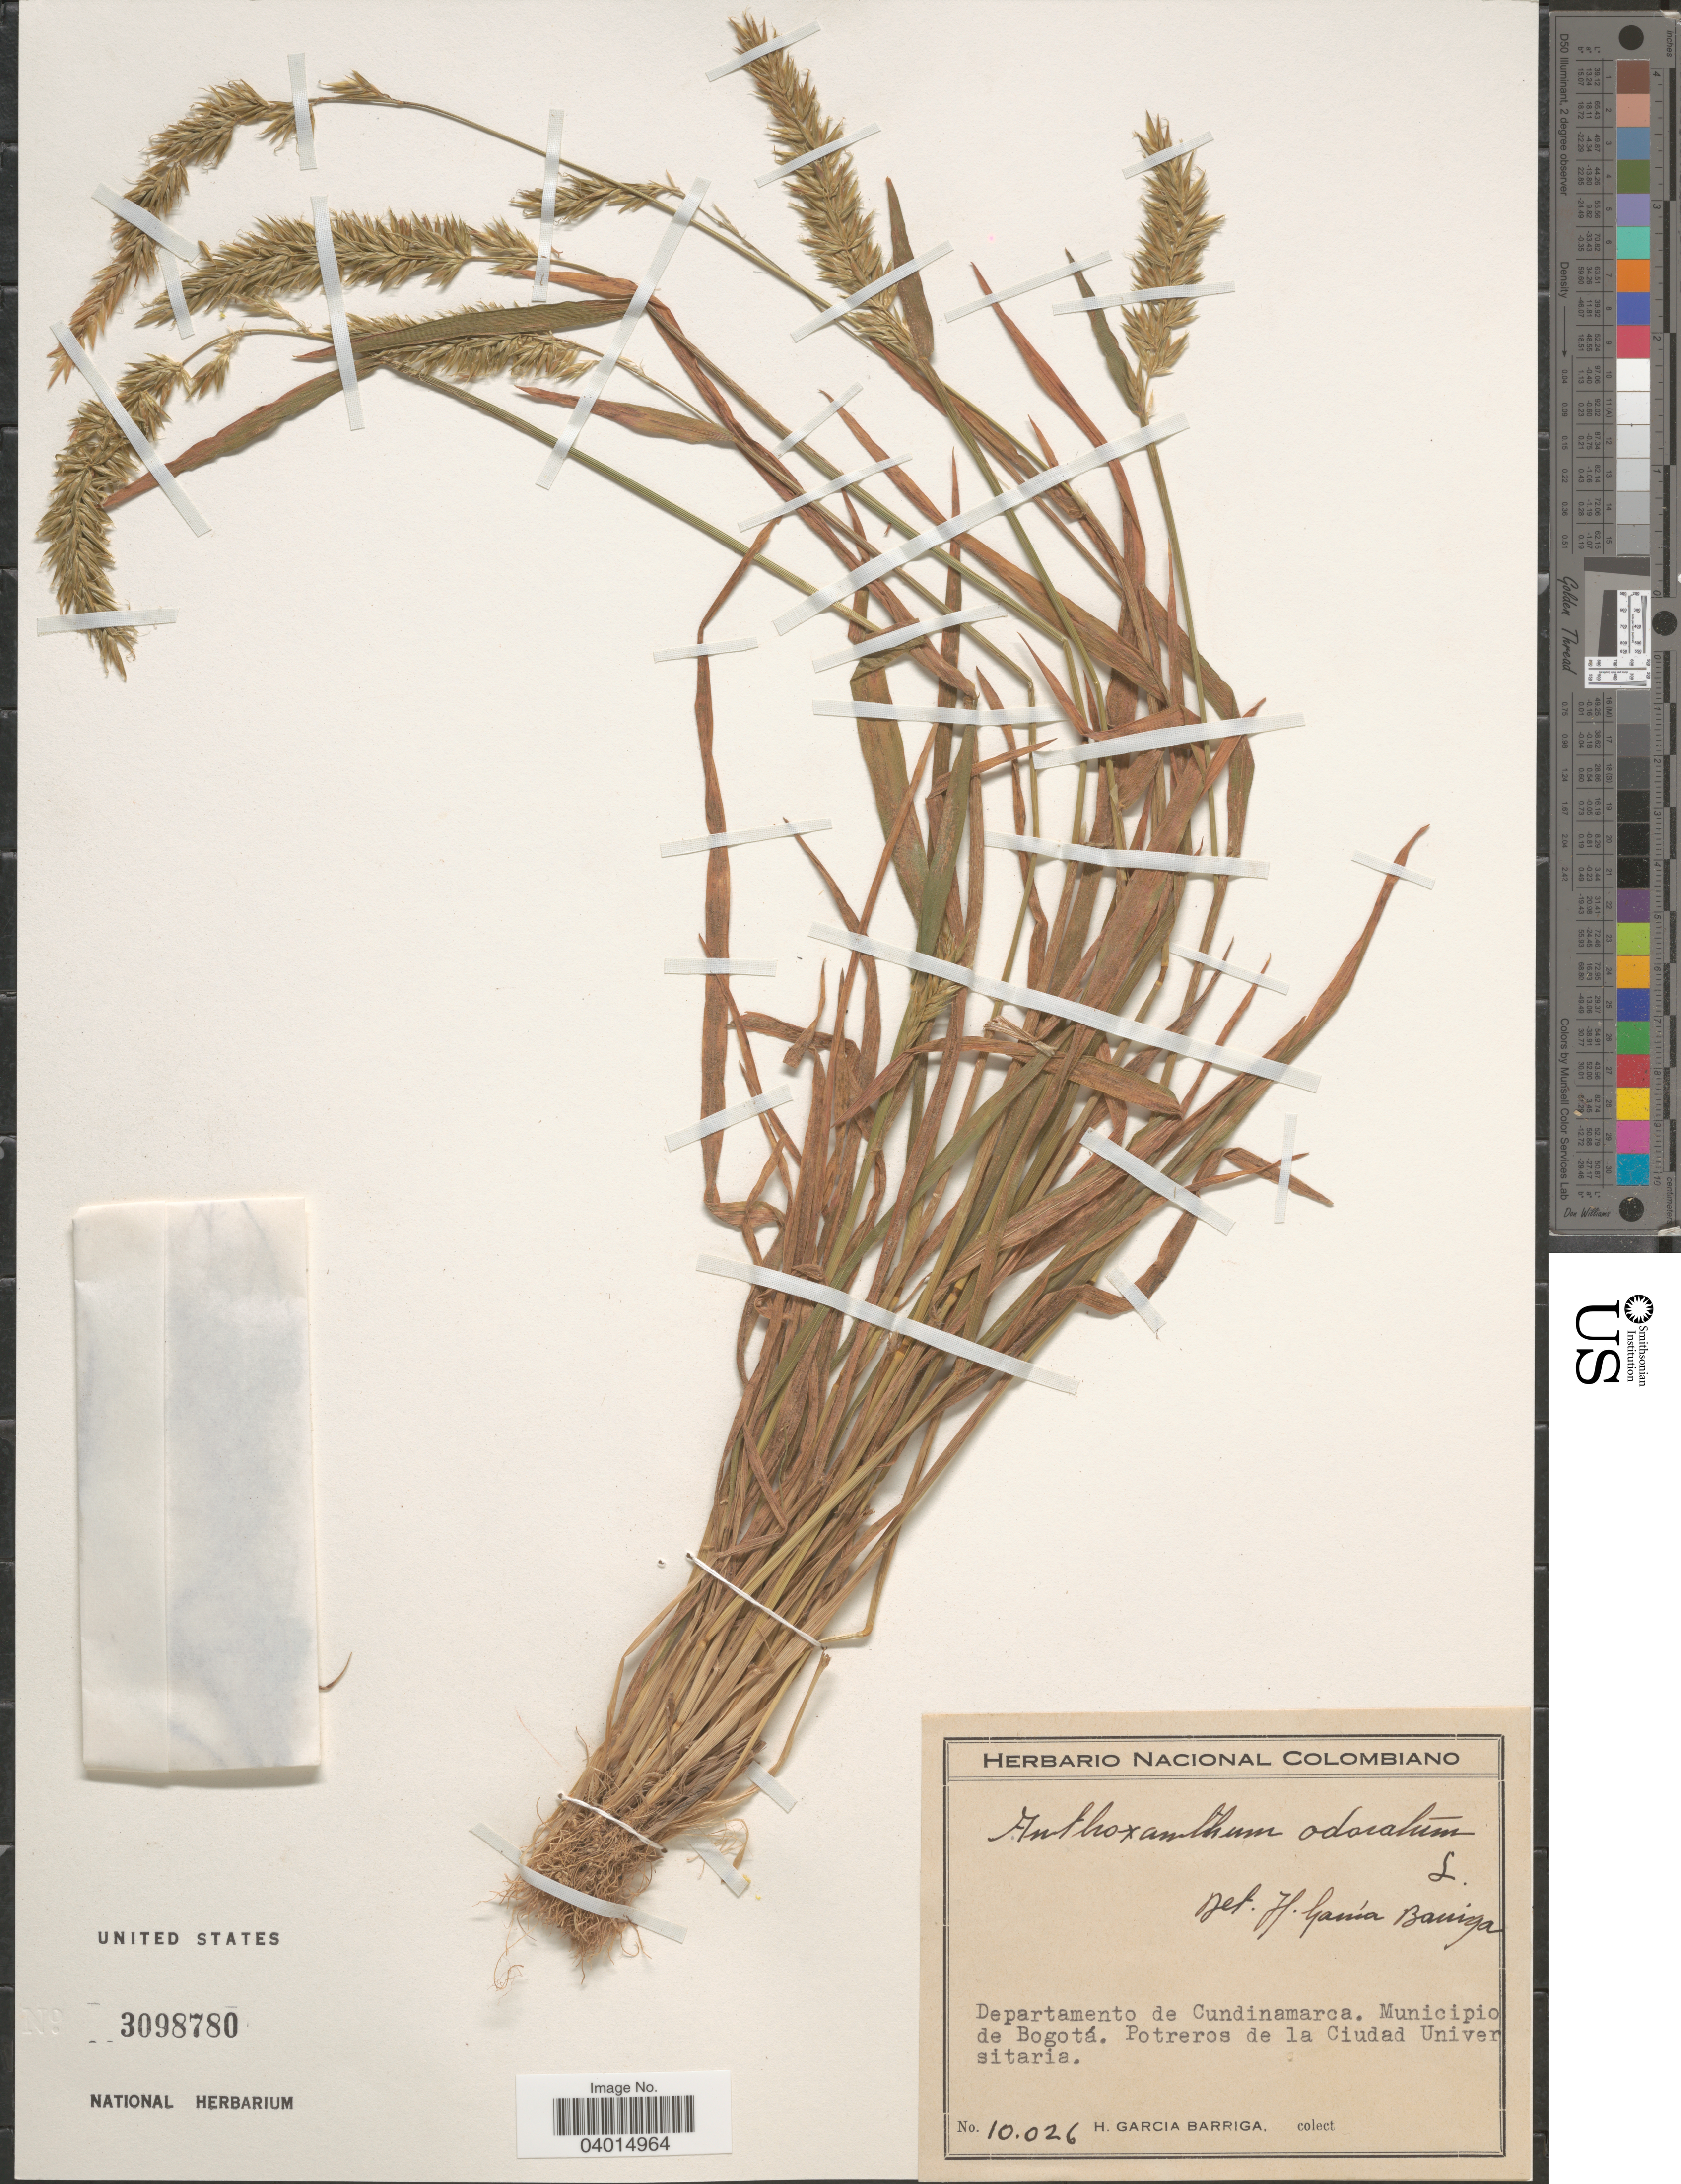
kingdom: Plantae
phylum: Tracheophyta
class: Liliopsida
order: Poales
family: Poaceae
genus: Anthoxanthum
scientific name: Anthoxanthum odoratum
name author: L.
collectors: H. García Barriga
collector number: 10026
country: Colombia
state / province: Cundinamarca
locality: Departamento de Cundinamarca. Municipio de Bogotá. Potreros de la Ciudad Universitaria.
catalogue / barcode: US 3098780